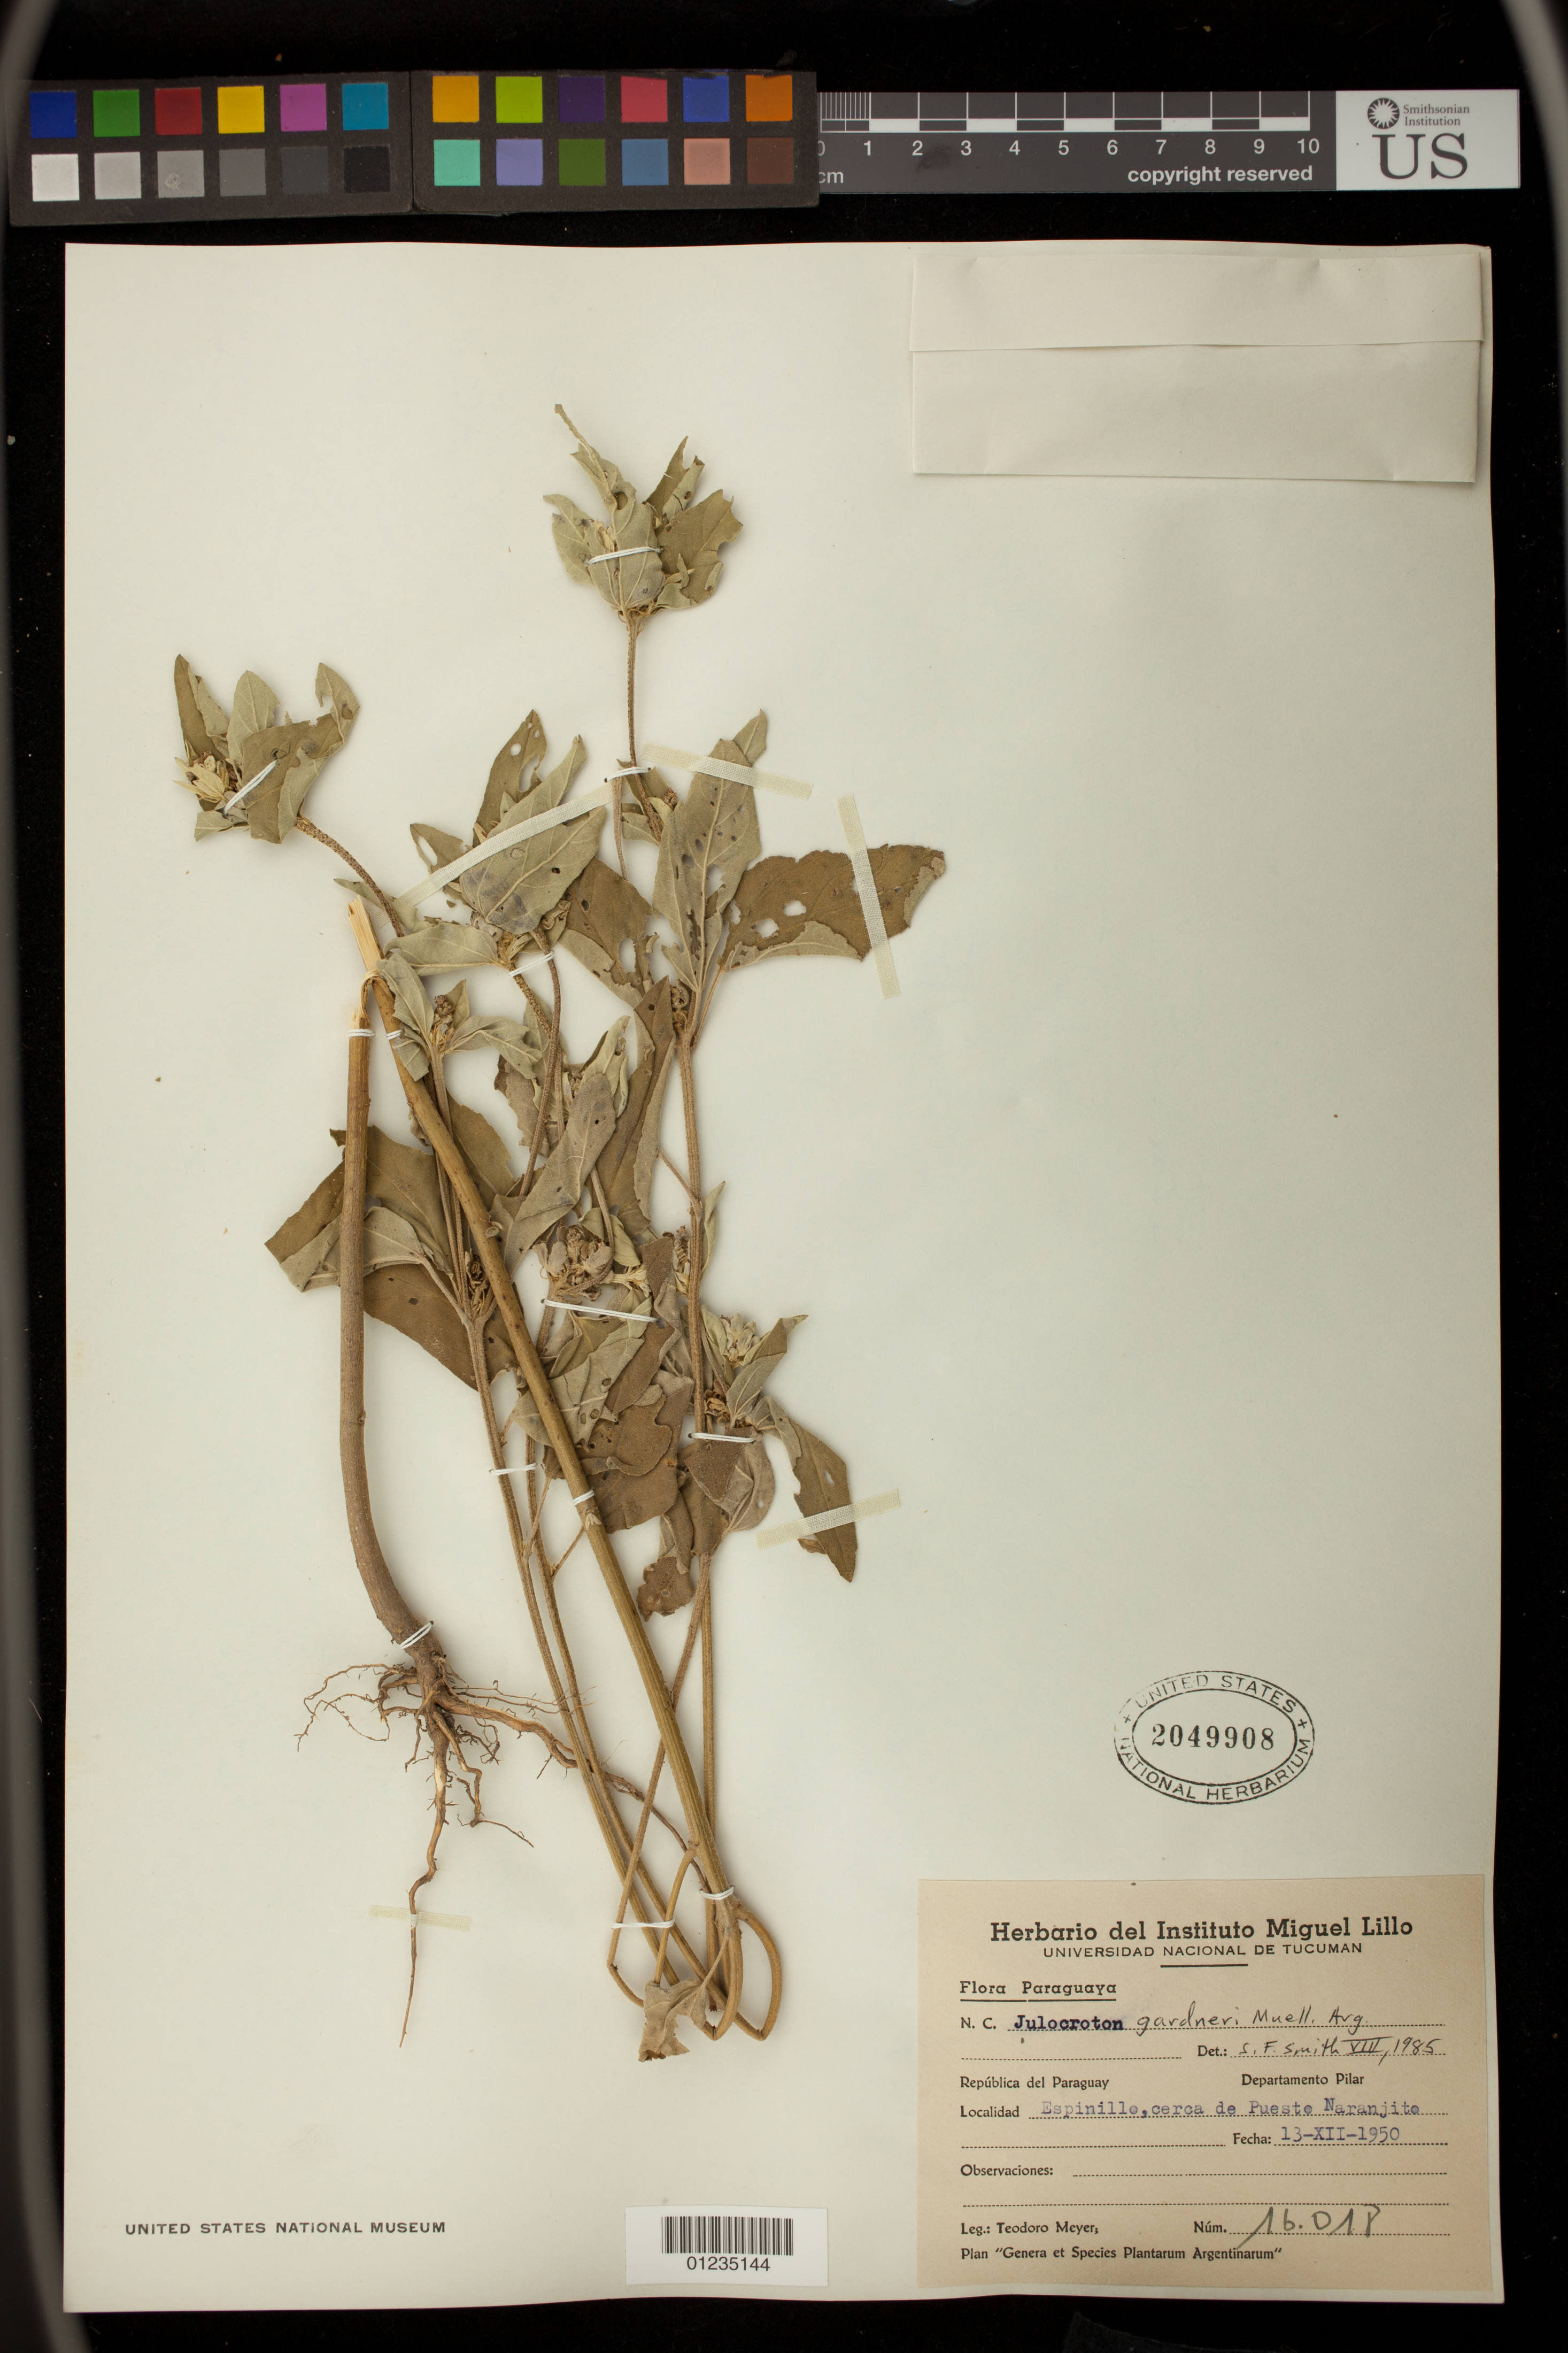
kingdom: Plantae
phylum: Tracheophyta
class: Magnoliopsida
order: Malpighiales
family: Euphorbiaceae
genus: Julocroton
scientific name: Julocroton gardneri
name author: Müll. Arg. in Mart.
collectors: T. Meyer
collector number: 16.018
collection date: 1950-12-13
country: Paraguay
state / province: Ñeembucú (?)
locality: Espinillo, cerca de Puesto Naranjite. Pilar.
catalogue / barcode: US 2049908